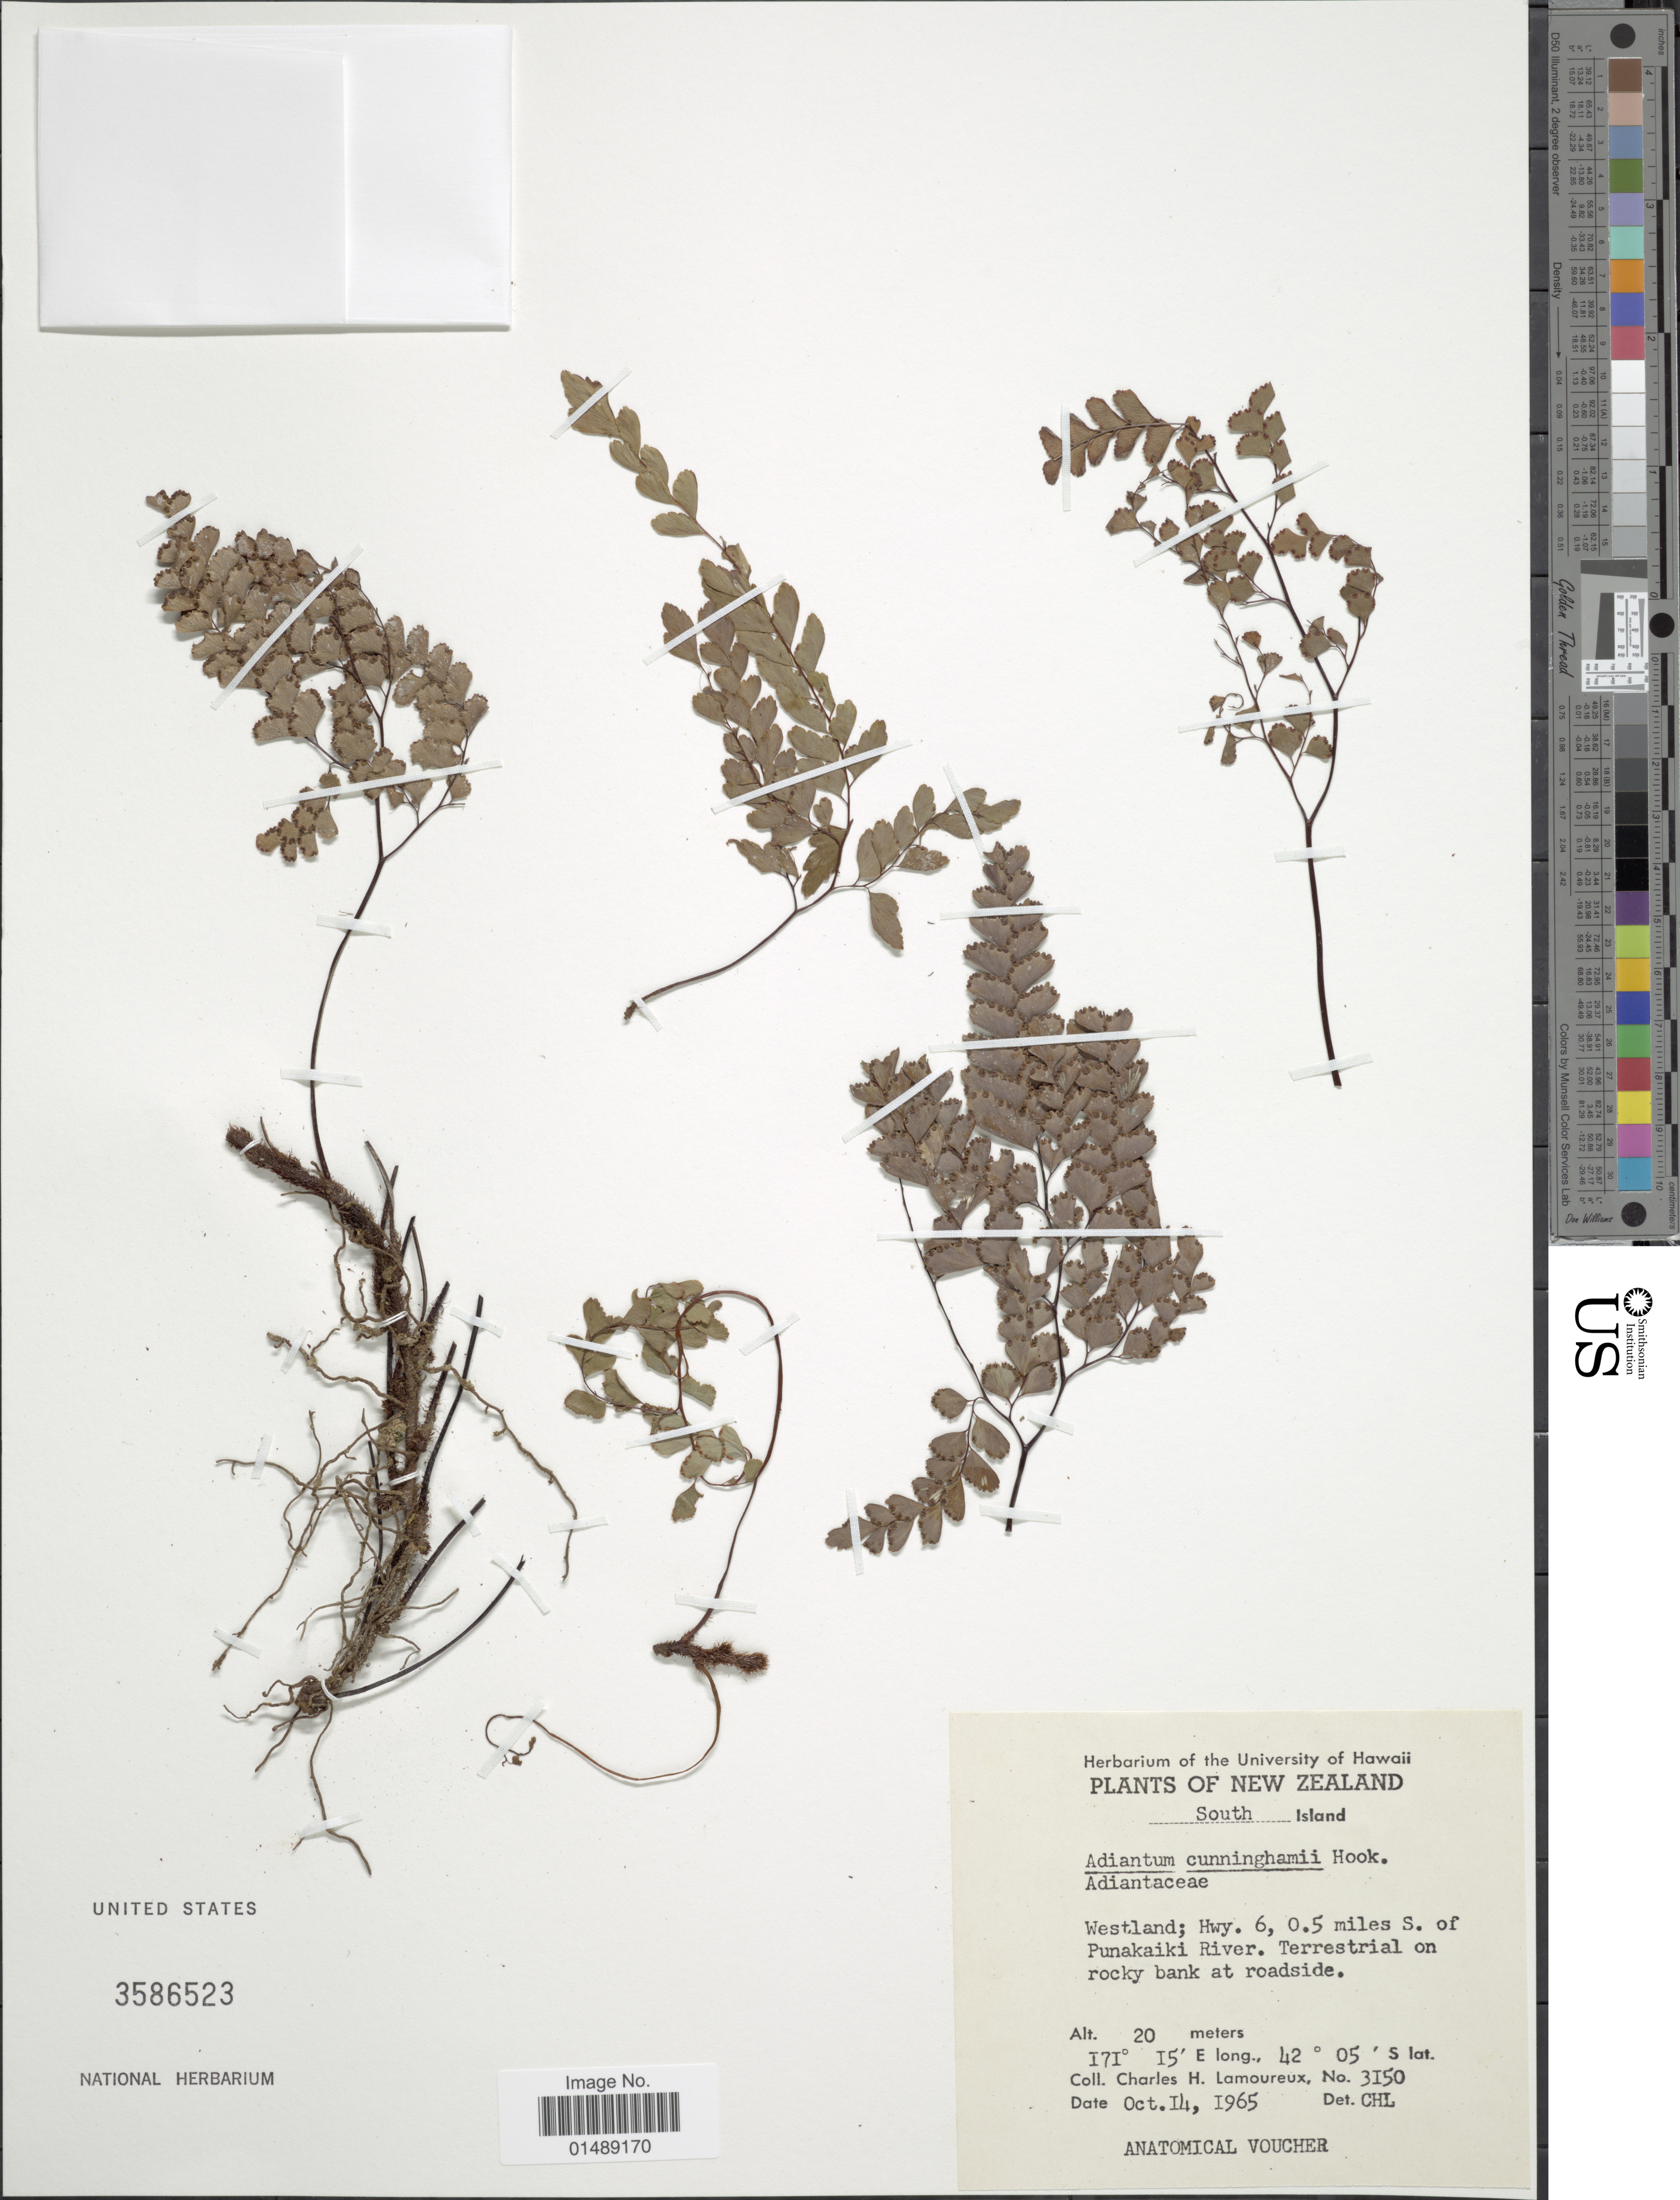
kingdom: Plantae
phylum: Tracheophyta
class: Polypodiopsida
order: Polypodiales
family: Pteridaceae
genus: Adiantum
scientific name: Adiantum cunninghamii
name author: Hook.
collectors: C. H. Lamoureux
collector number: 3150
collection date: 1965-10-14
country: New Zealand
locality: New Zealand, South Island, Westland; Hwy. 6, 0.5 miles S. of Punakaiki River.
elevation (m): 20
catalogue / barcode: US 3586523